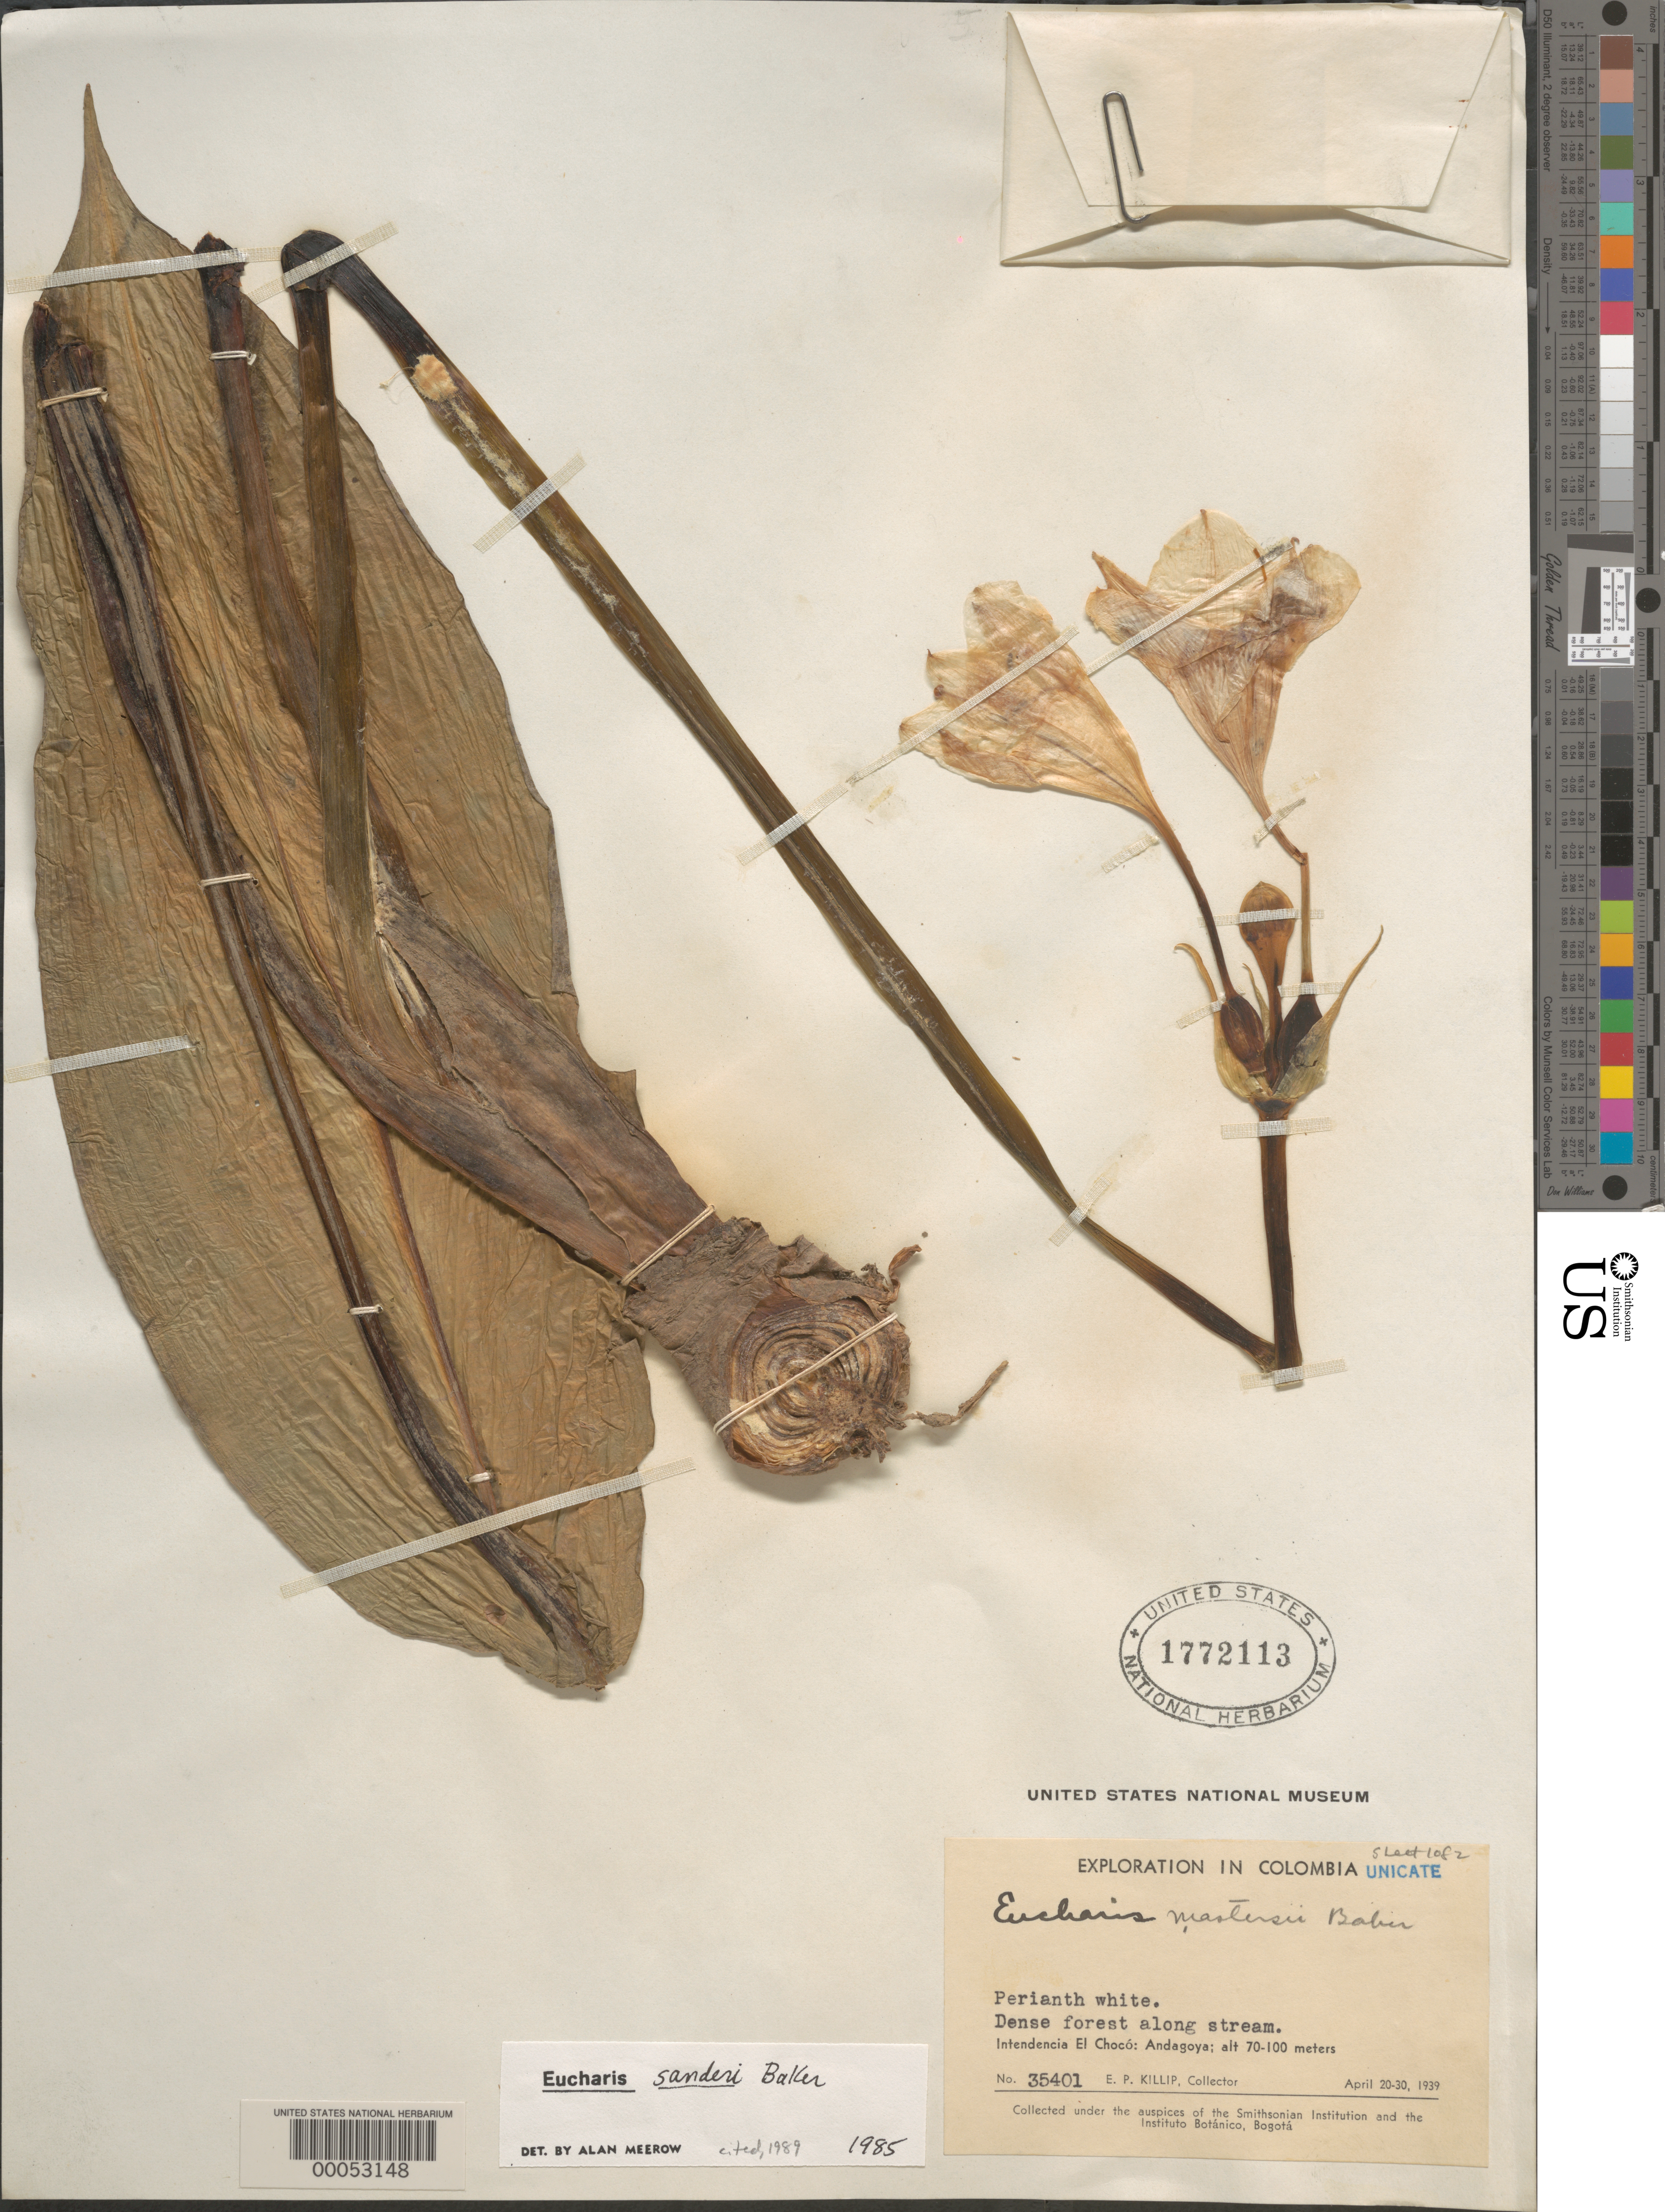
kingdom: Plantae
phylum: Tracheophyta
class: Liliopsida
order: Asparagales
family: Amaryllidaceae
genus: Eucharis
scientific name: Eucharis sanderi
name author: Baker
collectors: E. P. Killip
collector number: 35401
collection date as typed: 20 Apr 1939 to 30 Apr 1939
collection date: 1939-04-20/1939-04-30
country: Colombia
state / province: Chocó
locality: Andagoya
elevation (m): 70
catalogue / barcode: US 1772113